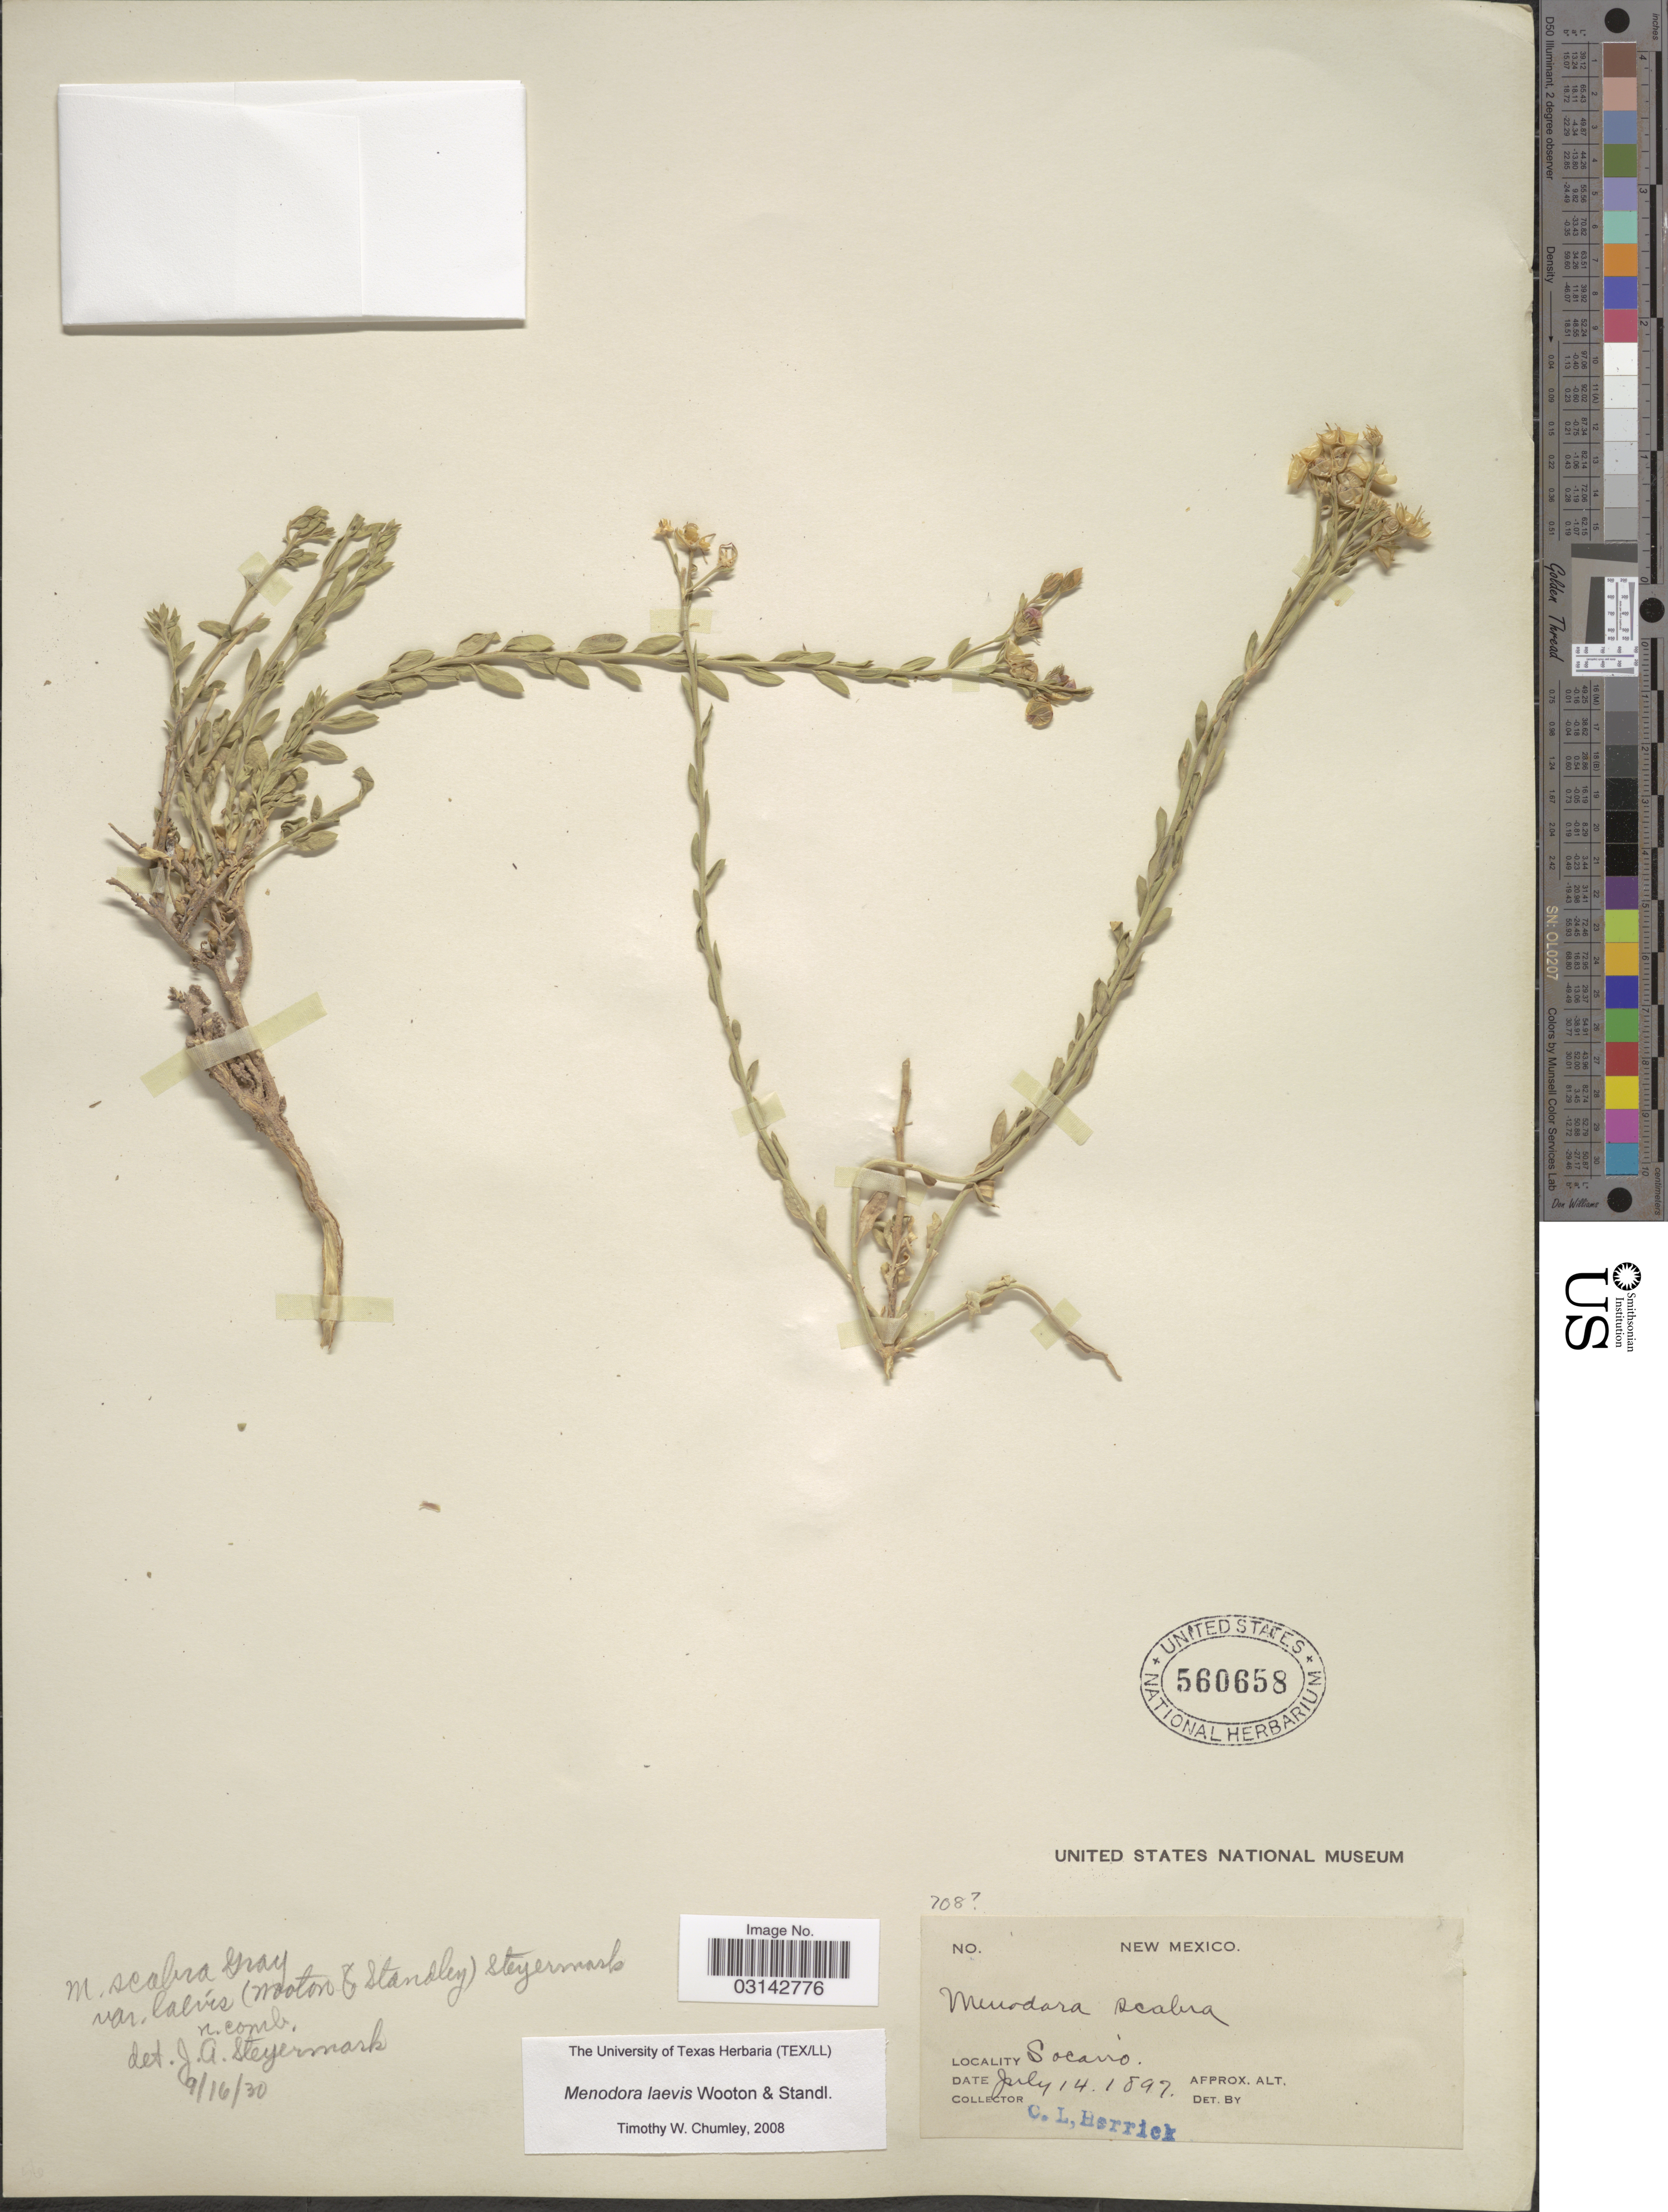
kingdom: Plantae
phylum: Tracheophyta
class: Magnoliopsida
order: Lamiales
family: Oleaceae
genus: Menodora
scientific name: Menodora laevis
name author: Wooton & Standl.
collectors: C. Herrick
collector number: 708?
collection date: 1897-07-14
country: United States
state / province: New Mexico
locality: Socorro.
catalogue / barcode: US 560658